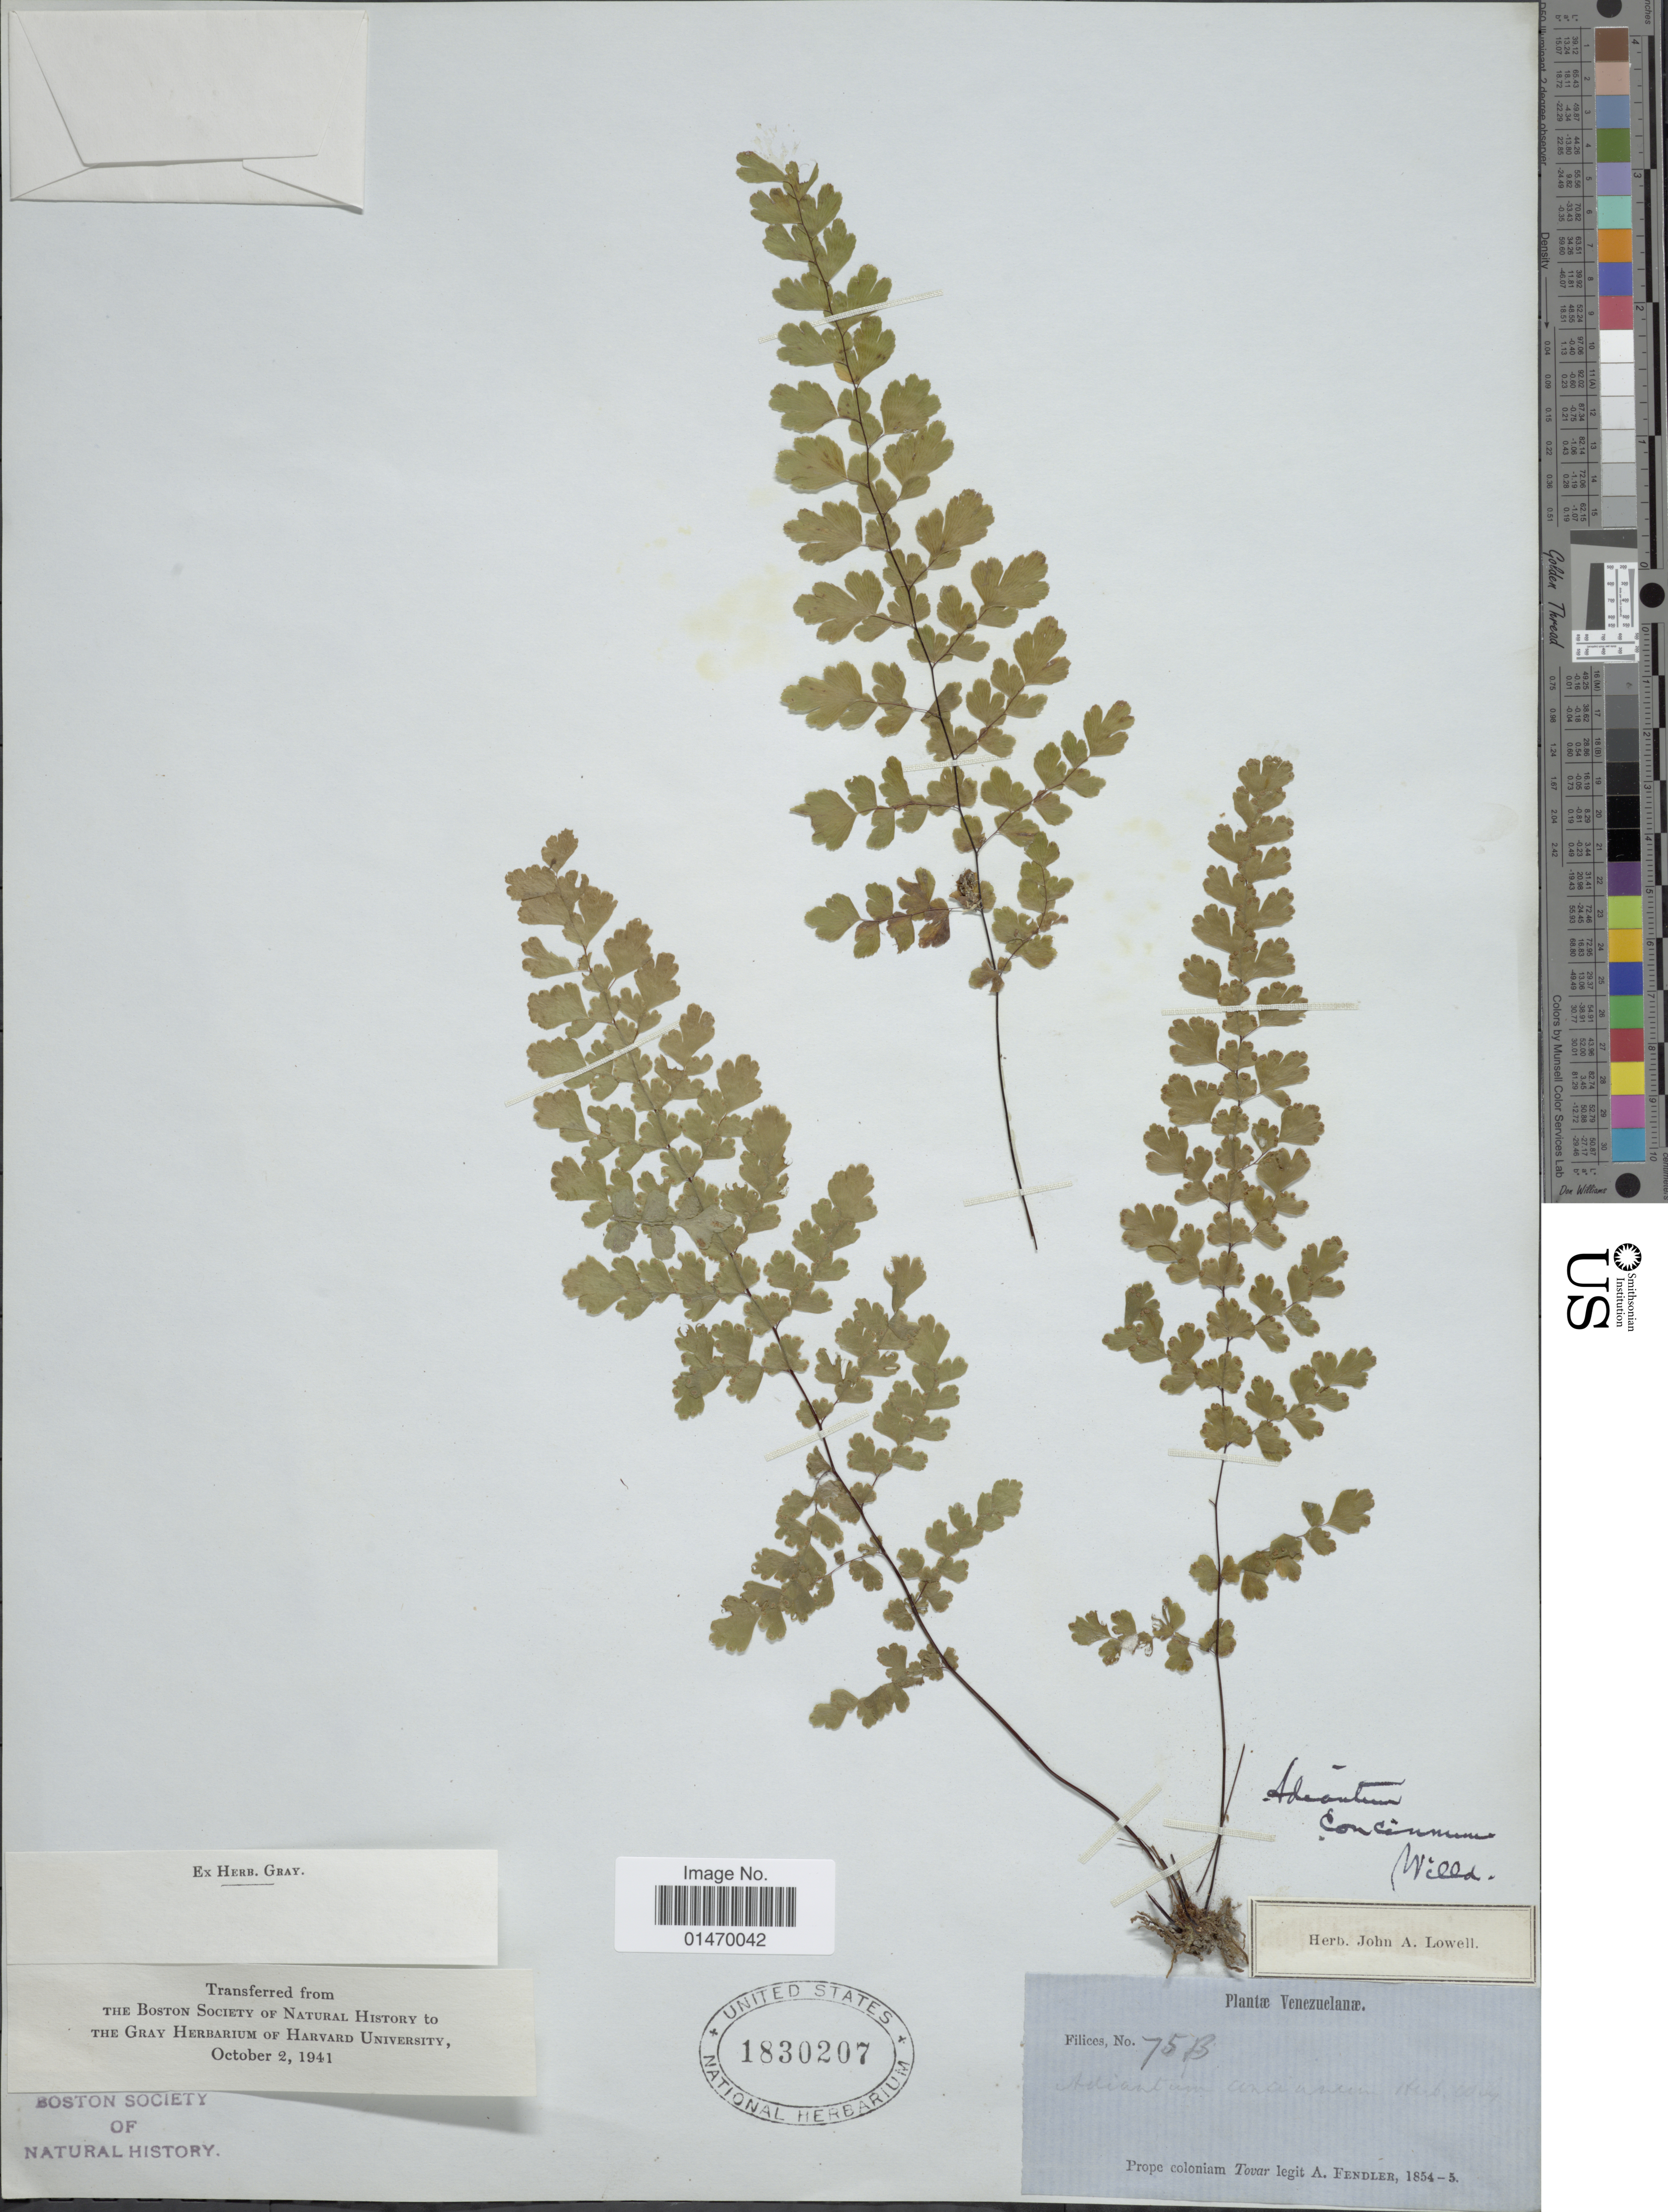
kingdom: Plantae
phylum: Tracheophyta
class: Polypodiopsida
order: Polypodiales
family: Pteridaceae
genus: Adiantum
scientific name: Adiantum concinnum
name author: Humb. & Bonpl. ex Willd.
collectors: A. Fendler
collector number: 75B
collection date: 1854/1855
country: Venezuela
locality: Prope coloniam Tovar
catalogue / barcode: US 1830207